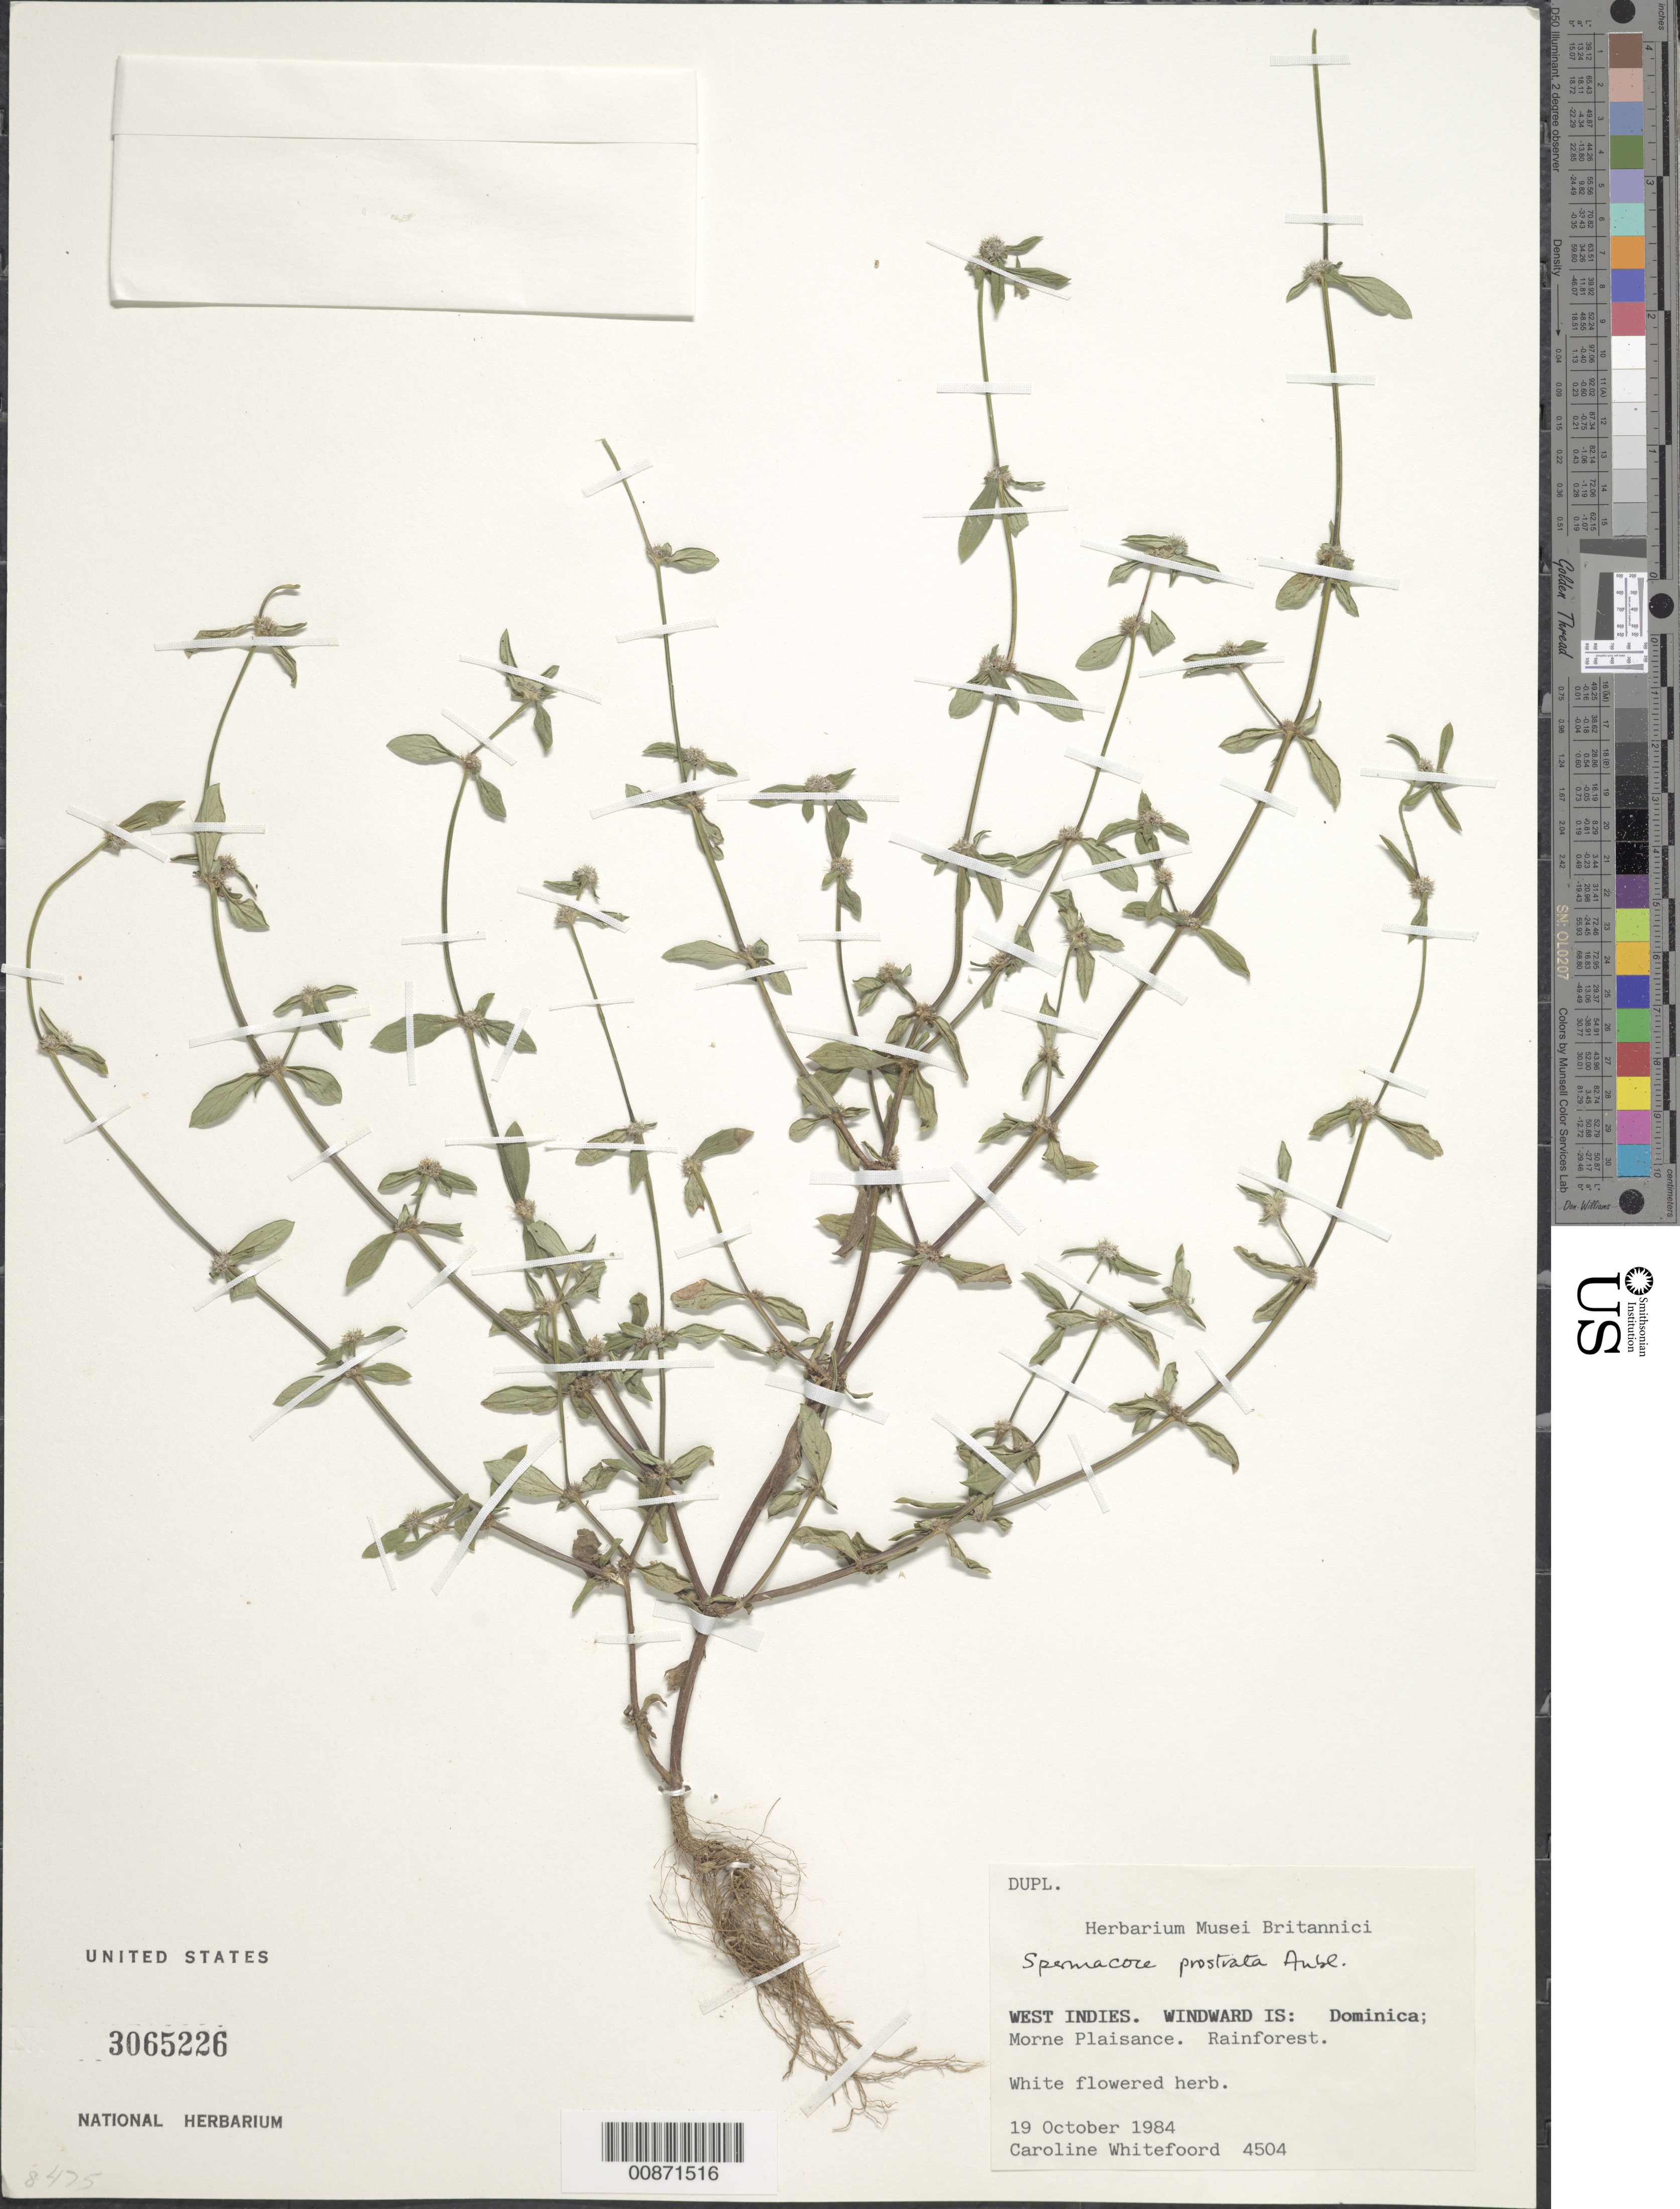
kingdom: Plantae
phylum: Tracheophyta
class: Magnoliopsida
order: Gentianales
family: Rubiaceae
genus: Spermacoce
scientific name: Spermacoce prostrata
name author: Aubl.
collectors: C. Whitefoord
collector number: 4504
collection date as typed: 19 0ct 1984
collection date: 1984-10-19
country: Dominica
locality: Morne Plaisance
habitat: Rainforest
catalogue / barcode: US 3065226